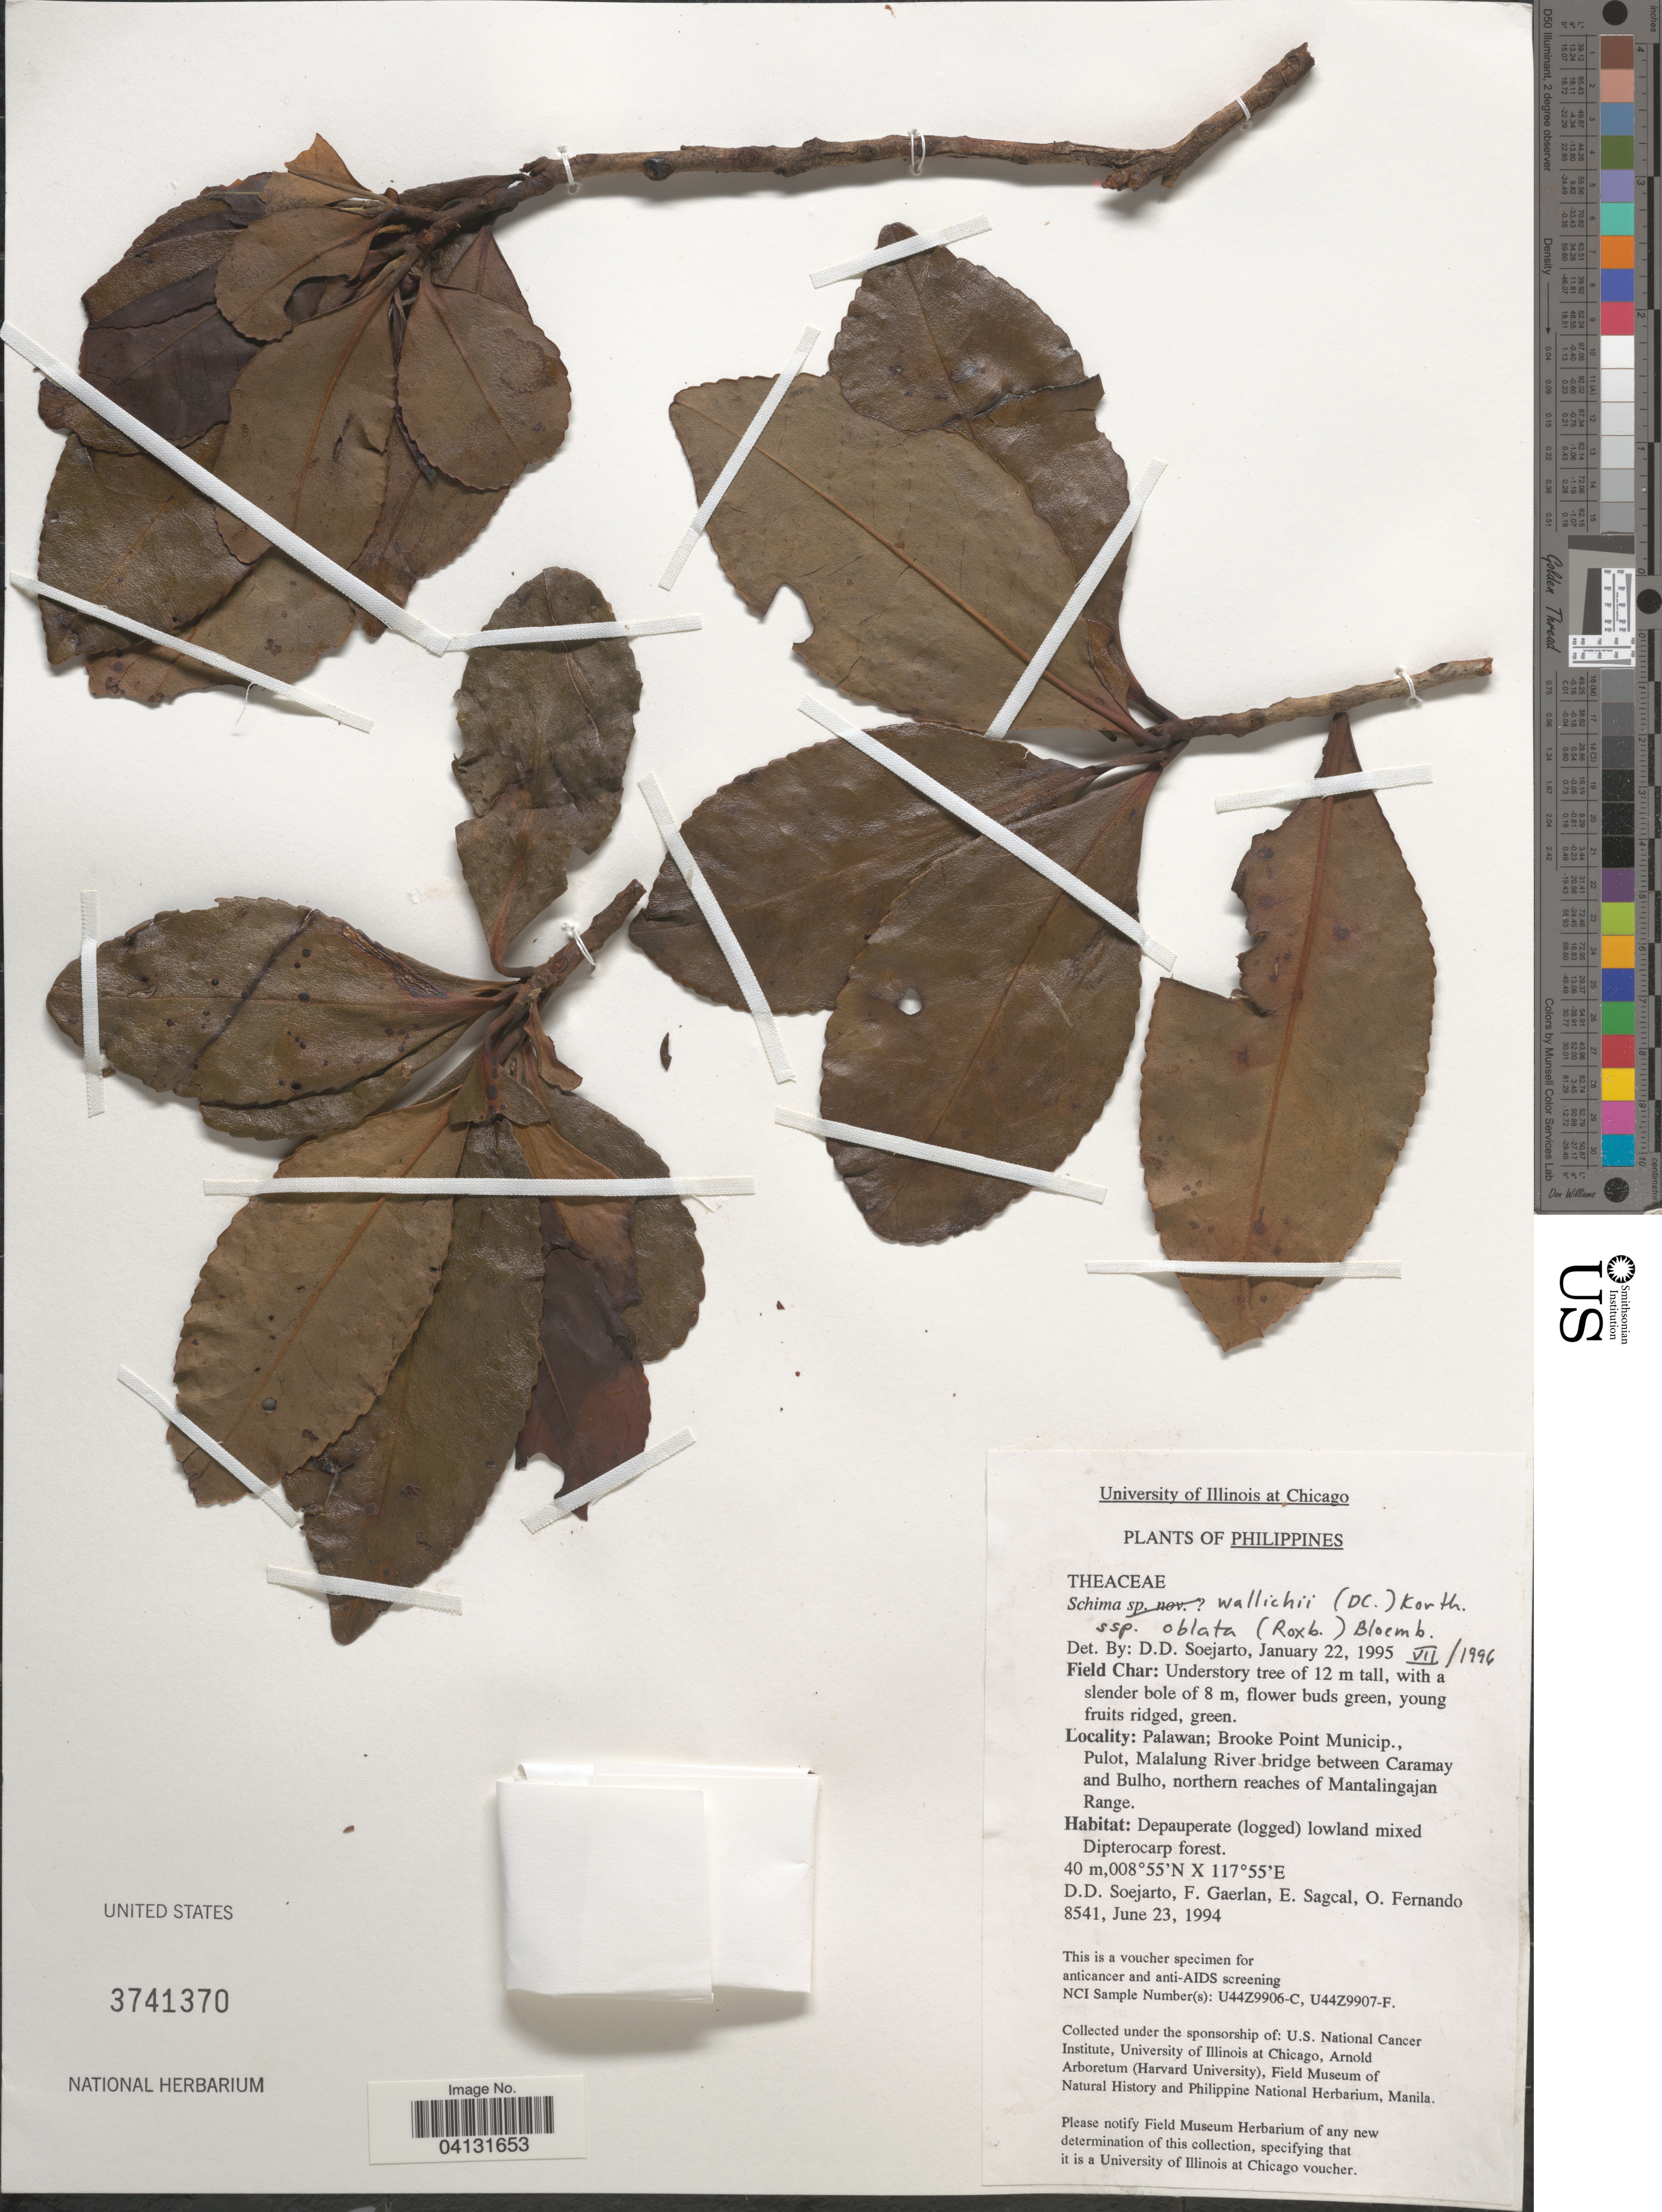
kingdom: Plantae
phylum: Tracheophyta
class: Magnoliopsida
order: Ericales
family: Theaceae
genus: Schima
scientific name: Schima wallichii subsp. oblata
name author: (Roxb.) Bloemb.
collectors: F. Gaerlan, E. Sagcal & O. Fernando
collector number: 8541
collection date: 1994-06-23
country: Philippines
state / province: Mimaropa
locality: Palawan; Brooke Point Municip., Pulot, Malalung River bridge between Caramay and Bulho, northern reaches of Mantalingajan Range.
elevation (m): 40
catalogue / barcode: US 3741370